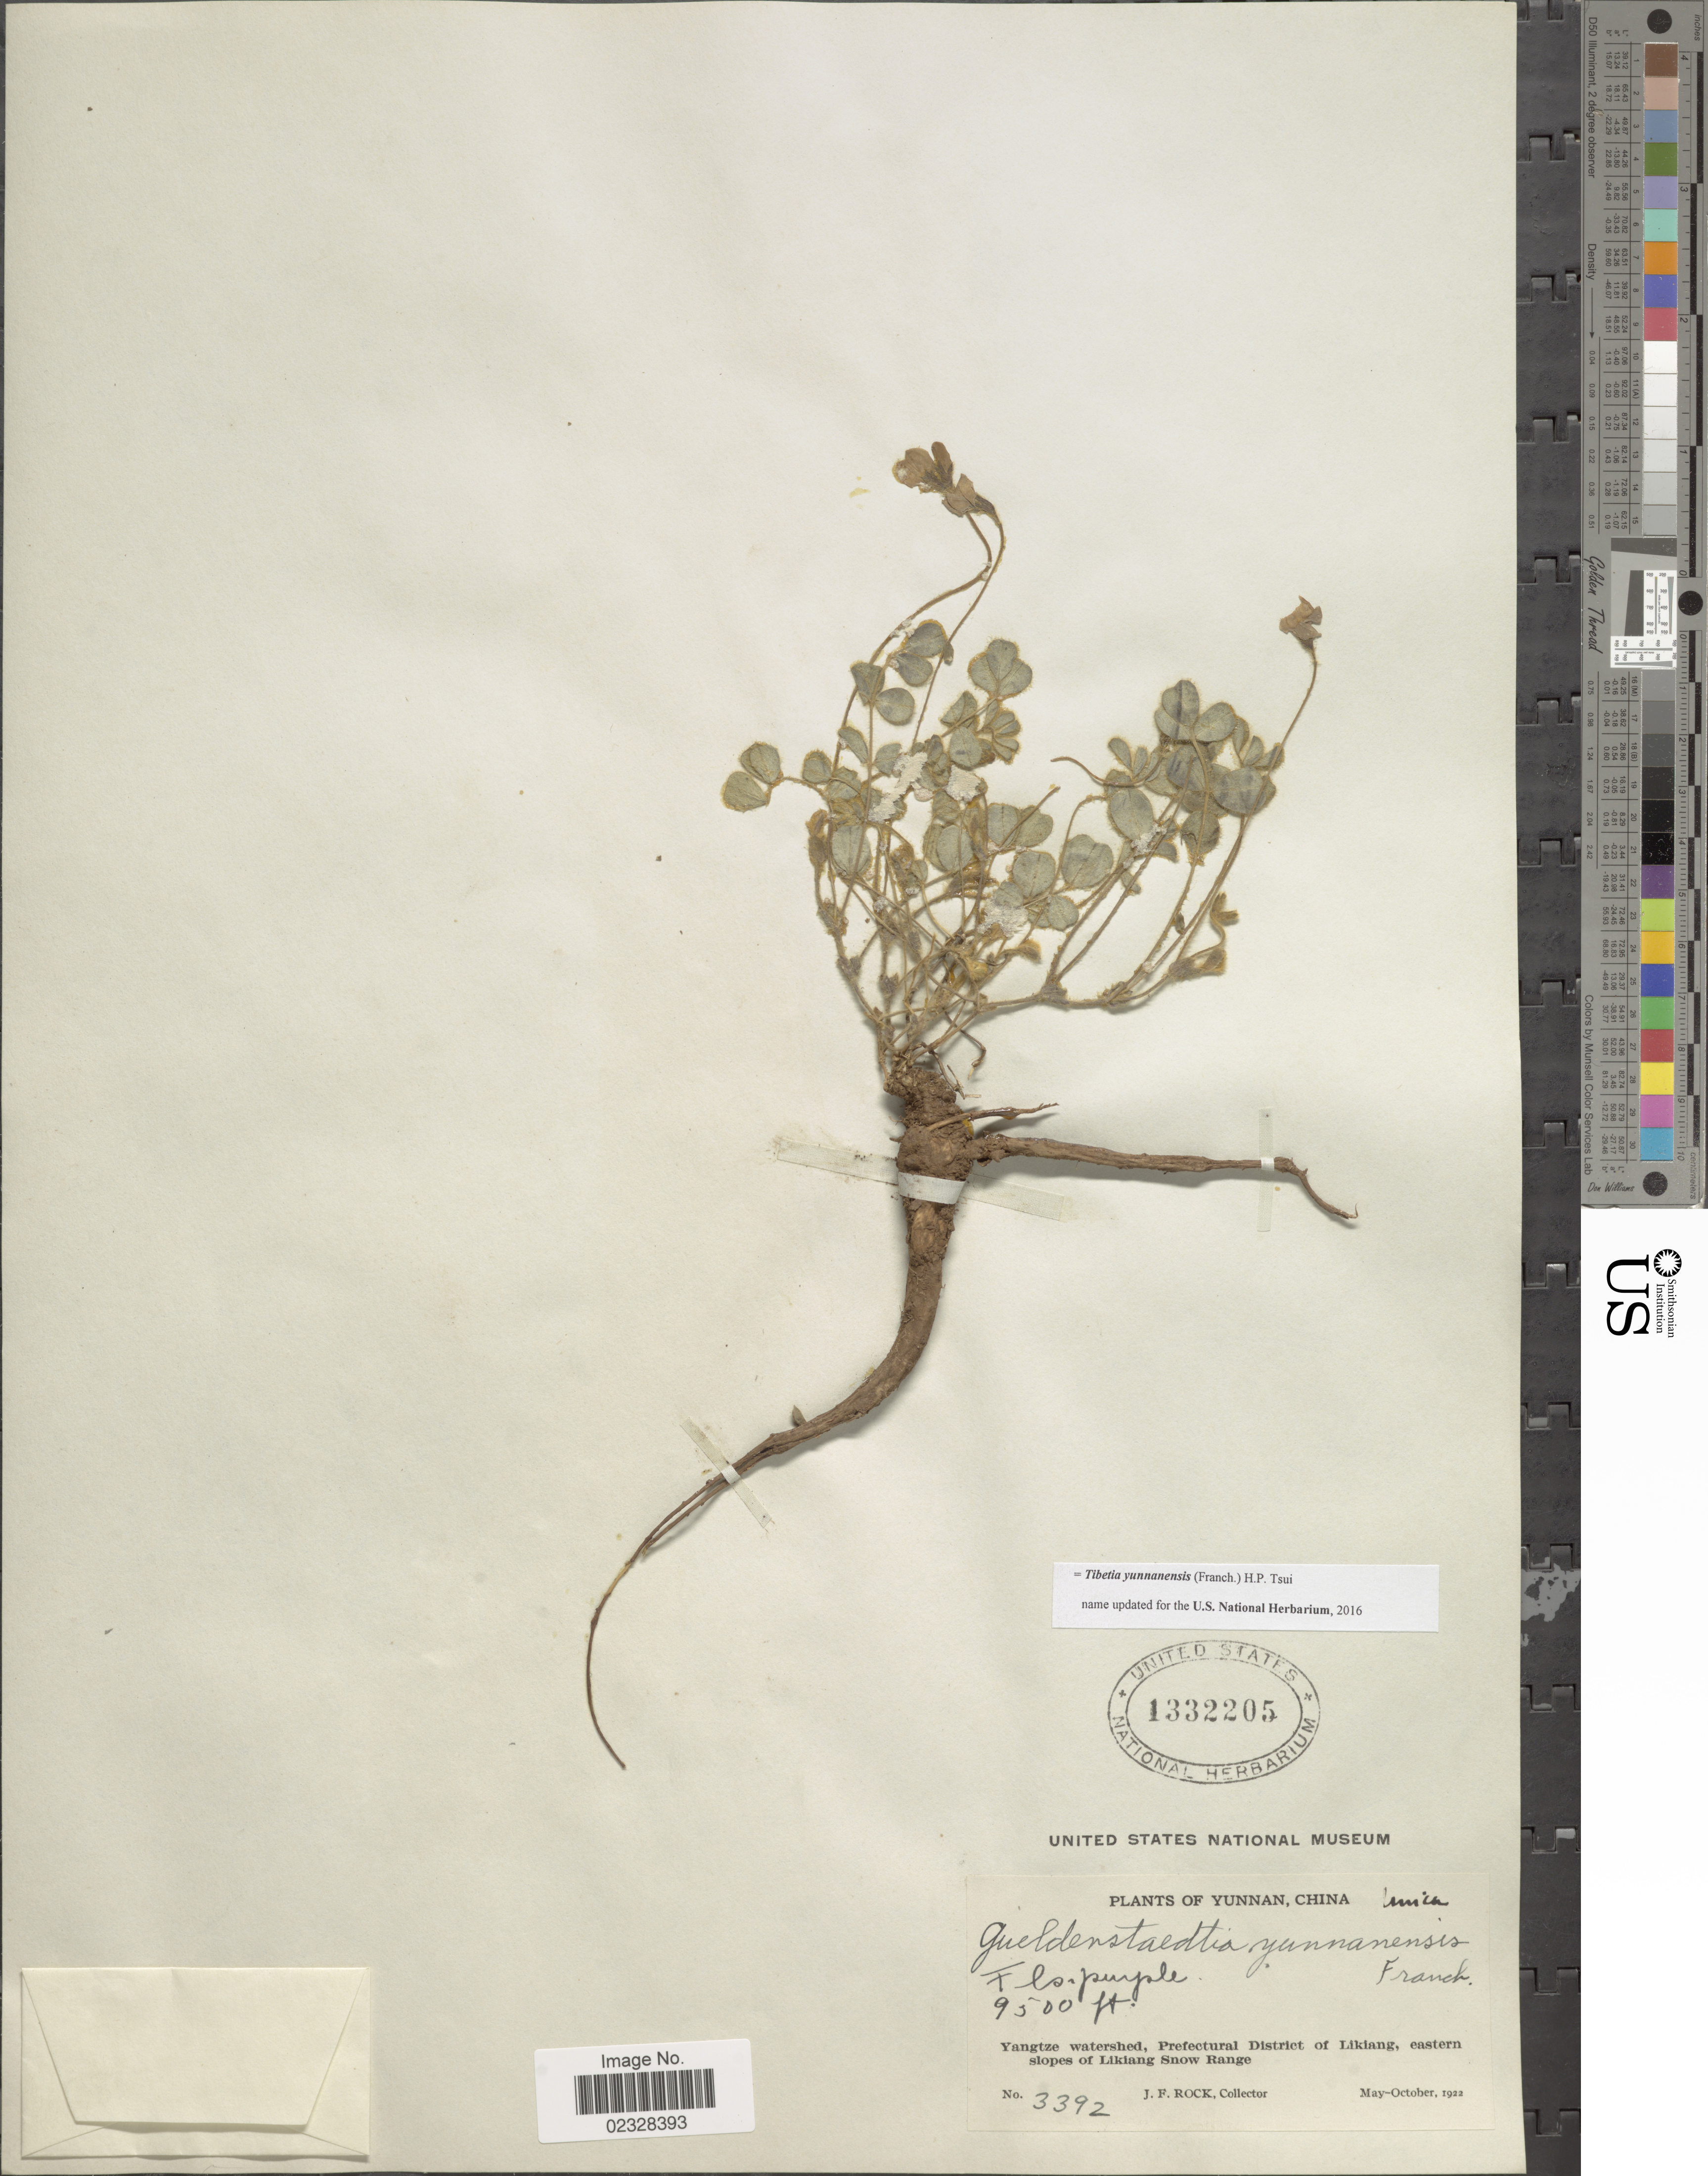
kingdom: Plantae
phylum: Tracheophyta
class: Magnoliopsida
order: Fabales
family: Fabaceae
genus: Tibetia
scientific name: Tibetia yunnanensis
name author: (Franch.) H.B. Cui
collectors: J. Rock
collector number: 3392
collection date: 1922-05/1922-10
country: China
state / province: Yunnan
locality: Yangtze watershed, Prefectural District of Likiang, eastern slopes of Likiang Snow Range.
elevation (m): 2896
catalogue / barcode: US 1332205